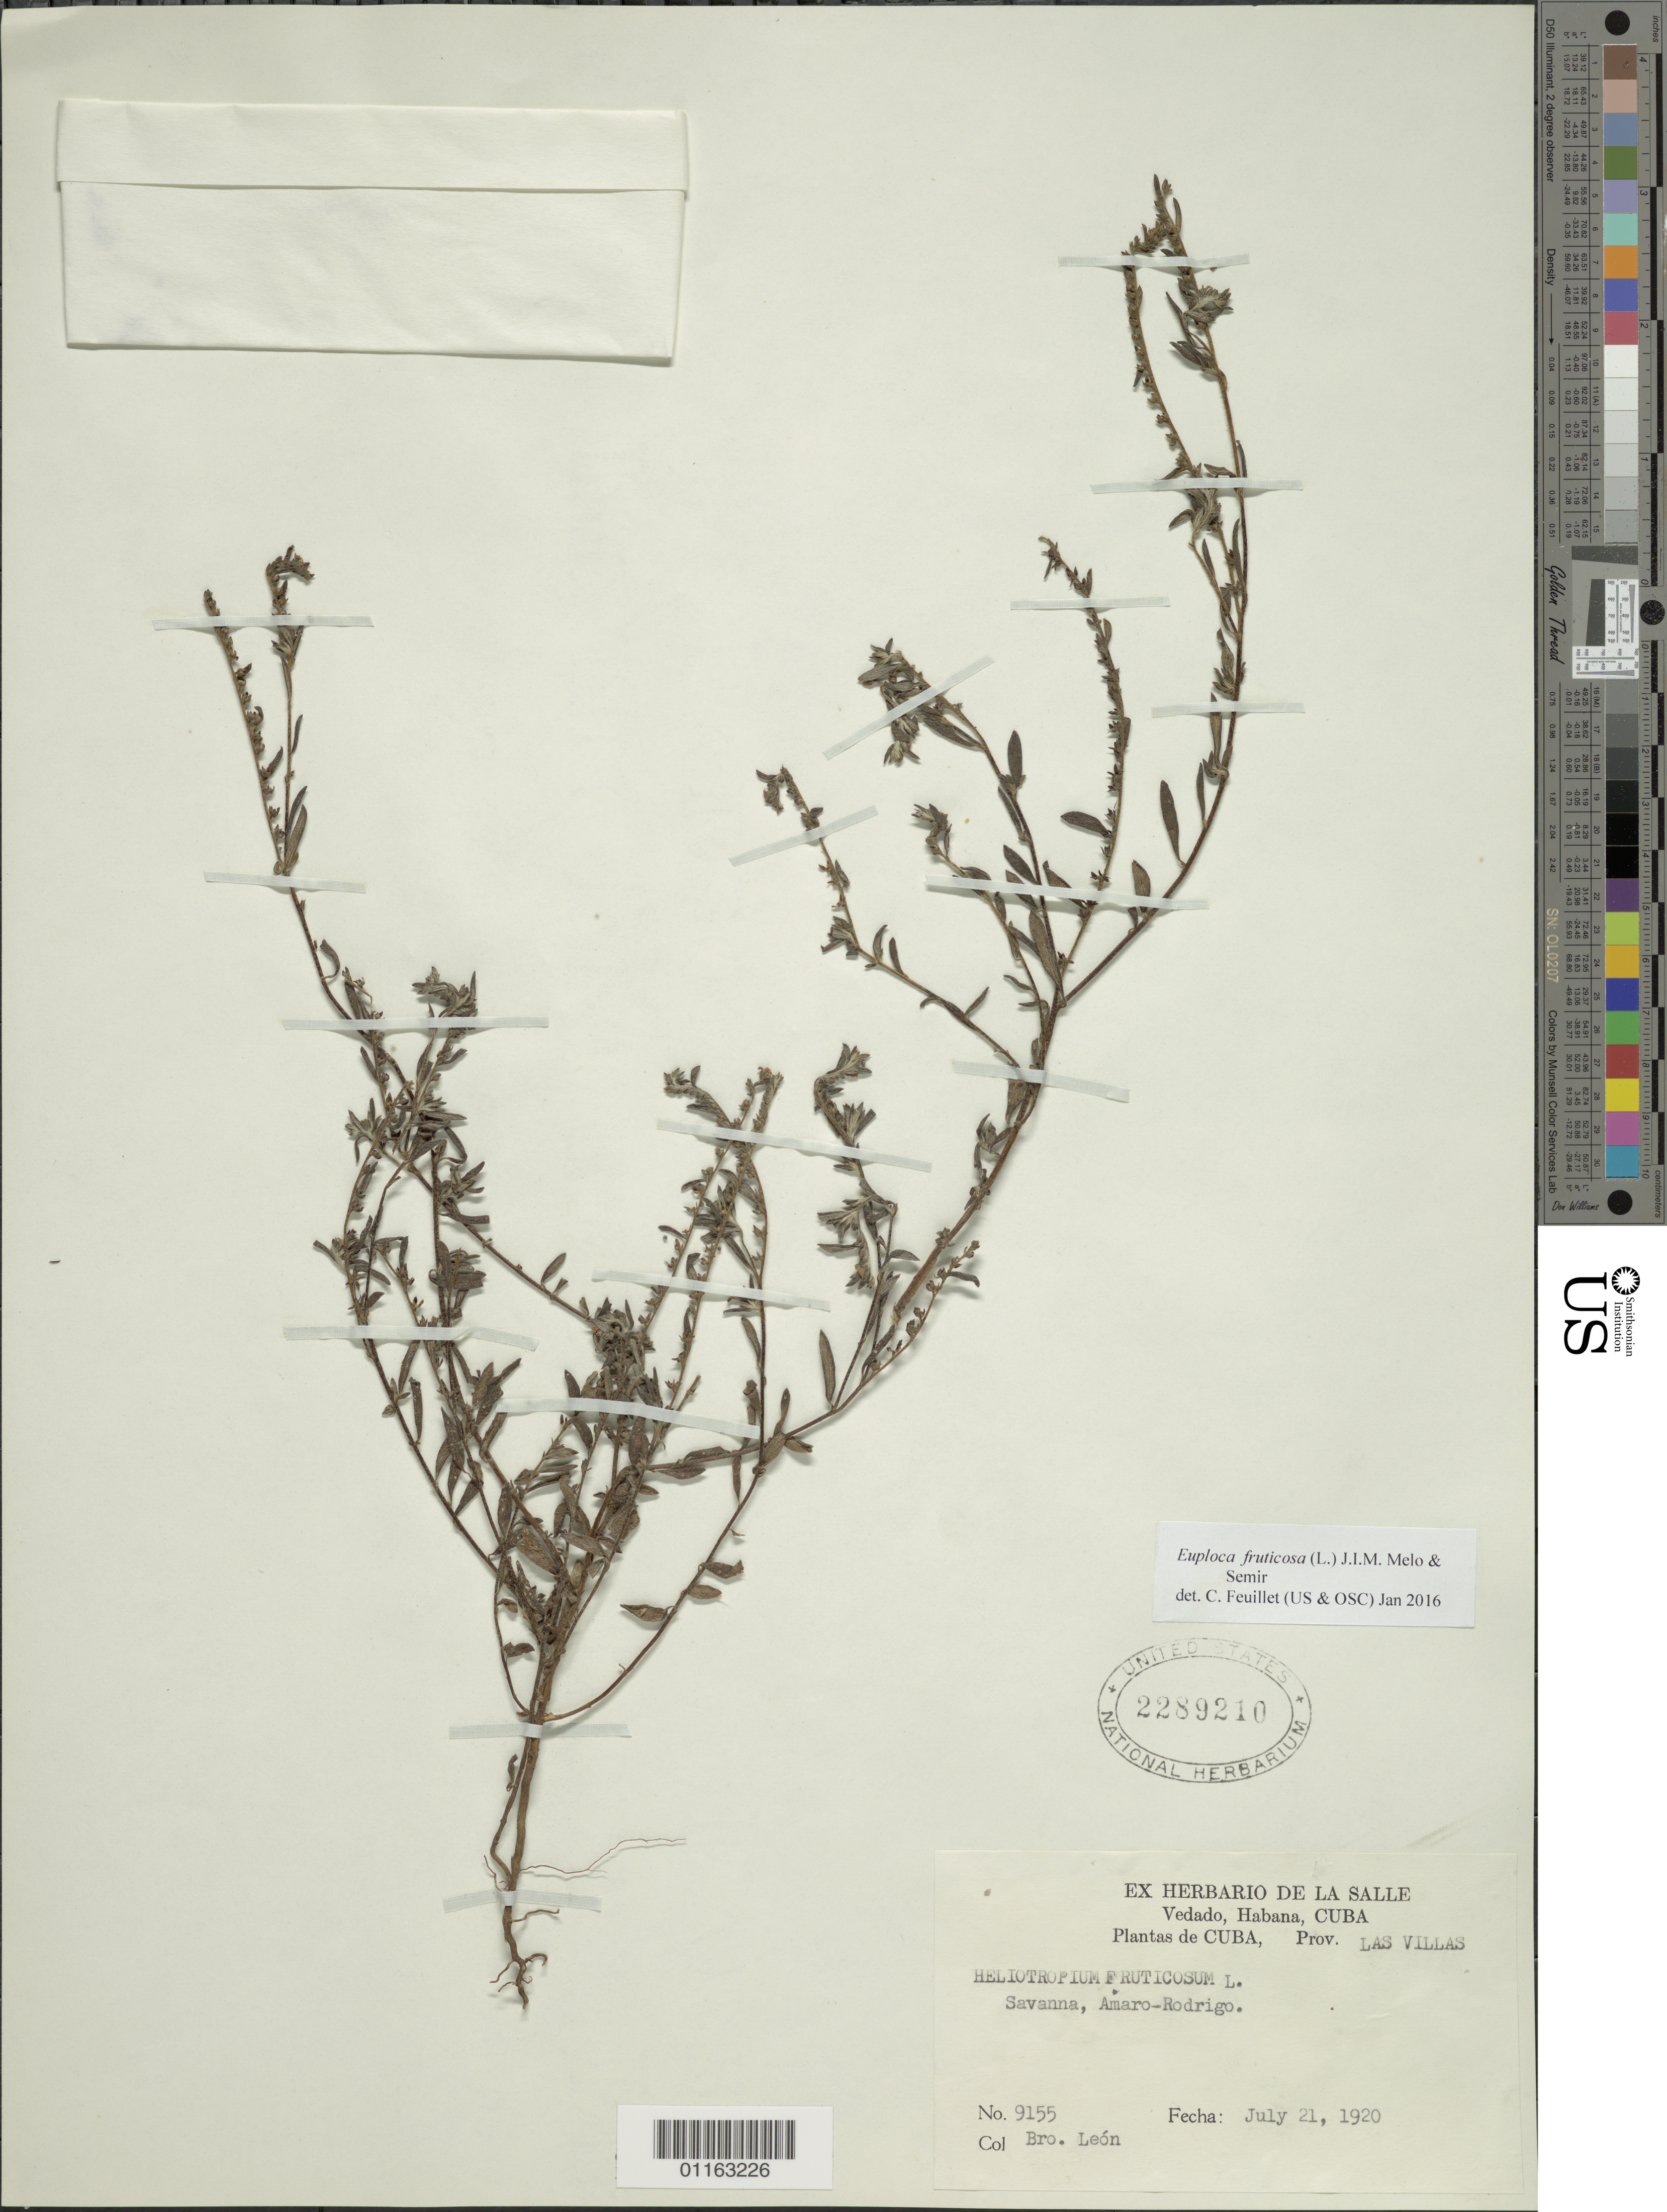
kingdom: Plantae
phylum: Tracheophyta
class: Magnoliopsida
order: Boraginales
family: Heliotropiaceae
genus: Euploca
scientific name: Euploca fruticosa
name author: (L.) J.I.M. Melo & Semir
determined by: Feuillet, C.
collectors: Bro. León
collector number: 9155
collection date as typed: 21 Jul 1920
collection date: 1920-07-21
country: Cuba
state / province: Las Villas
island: Cuba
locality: Amaro-Rodrigo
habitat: Savanna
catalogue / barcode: US 2289210